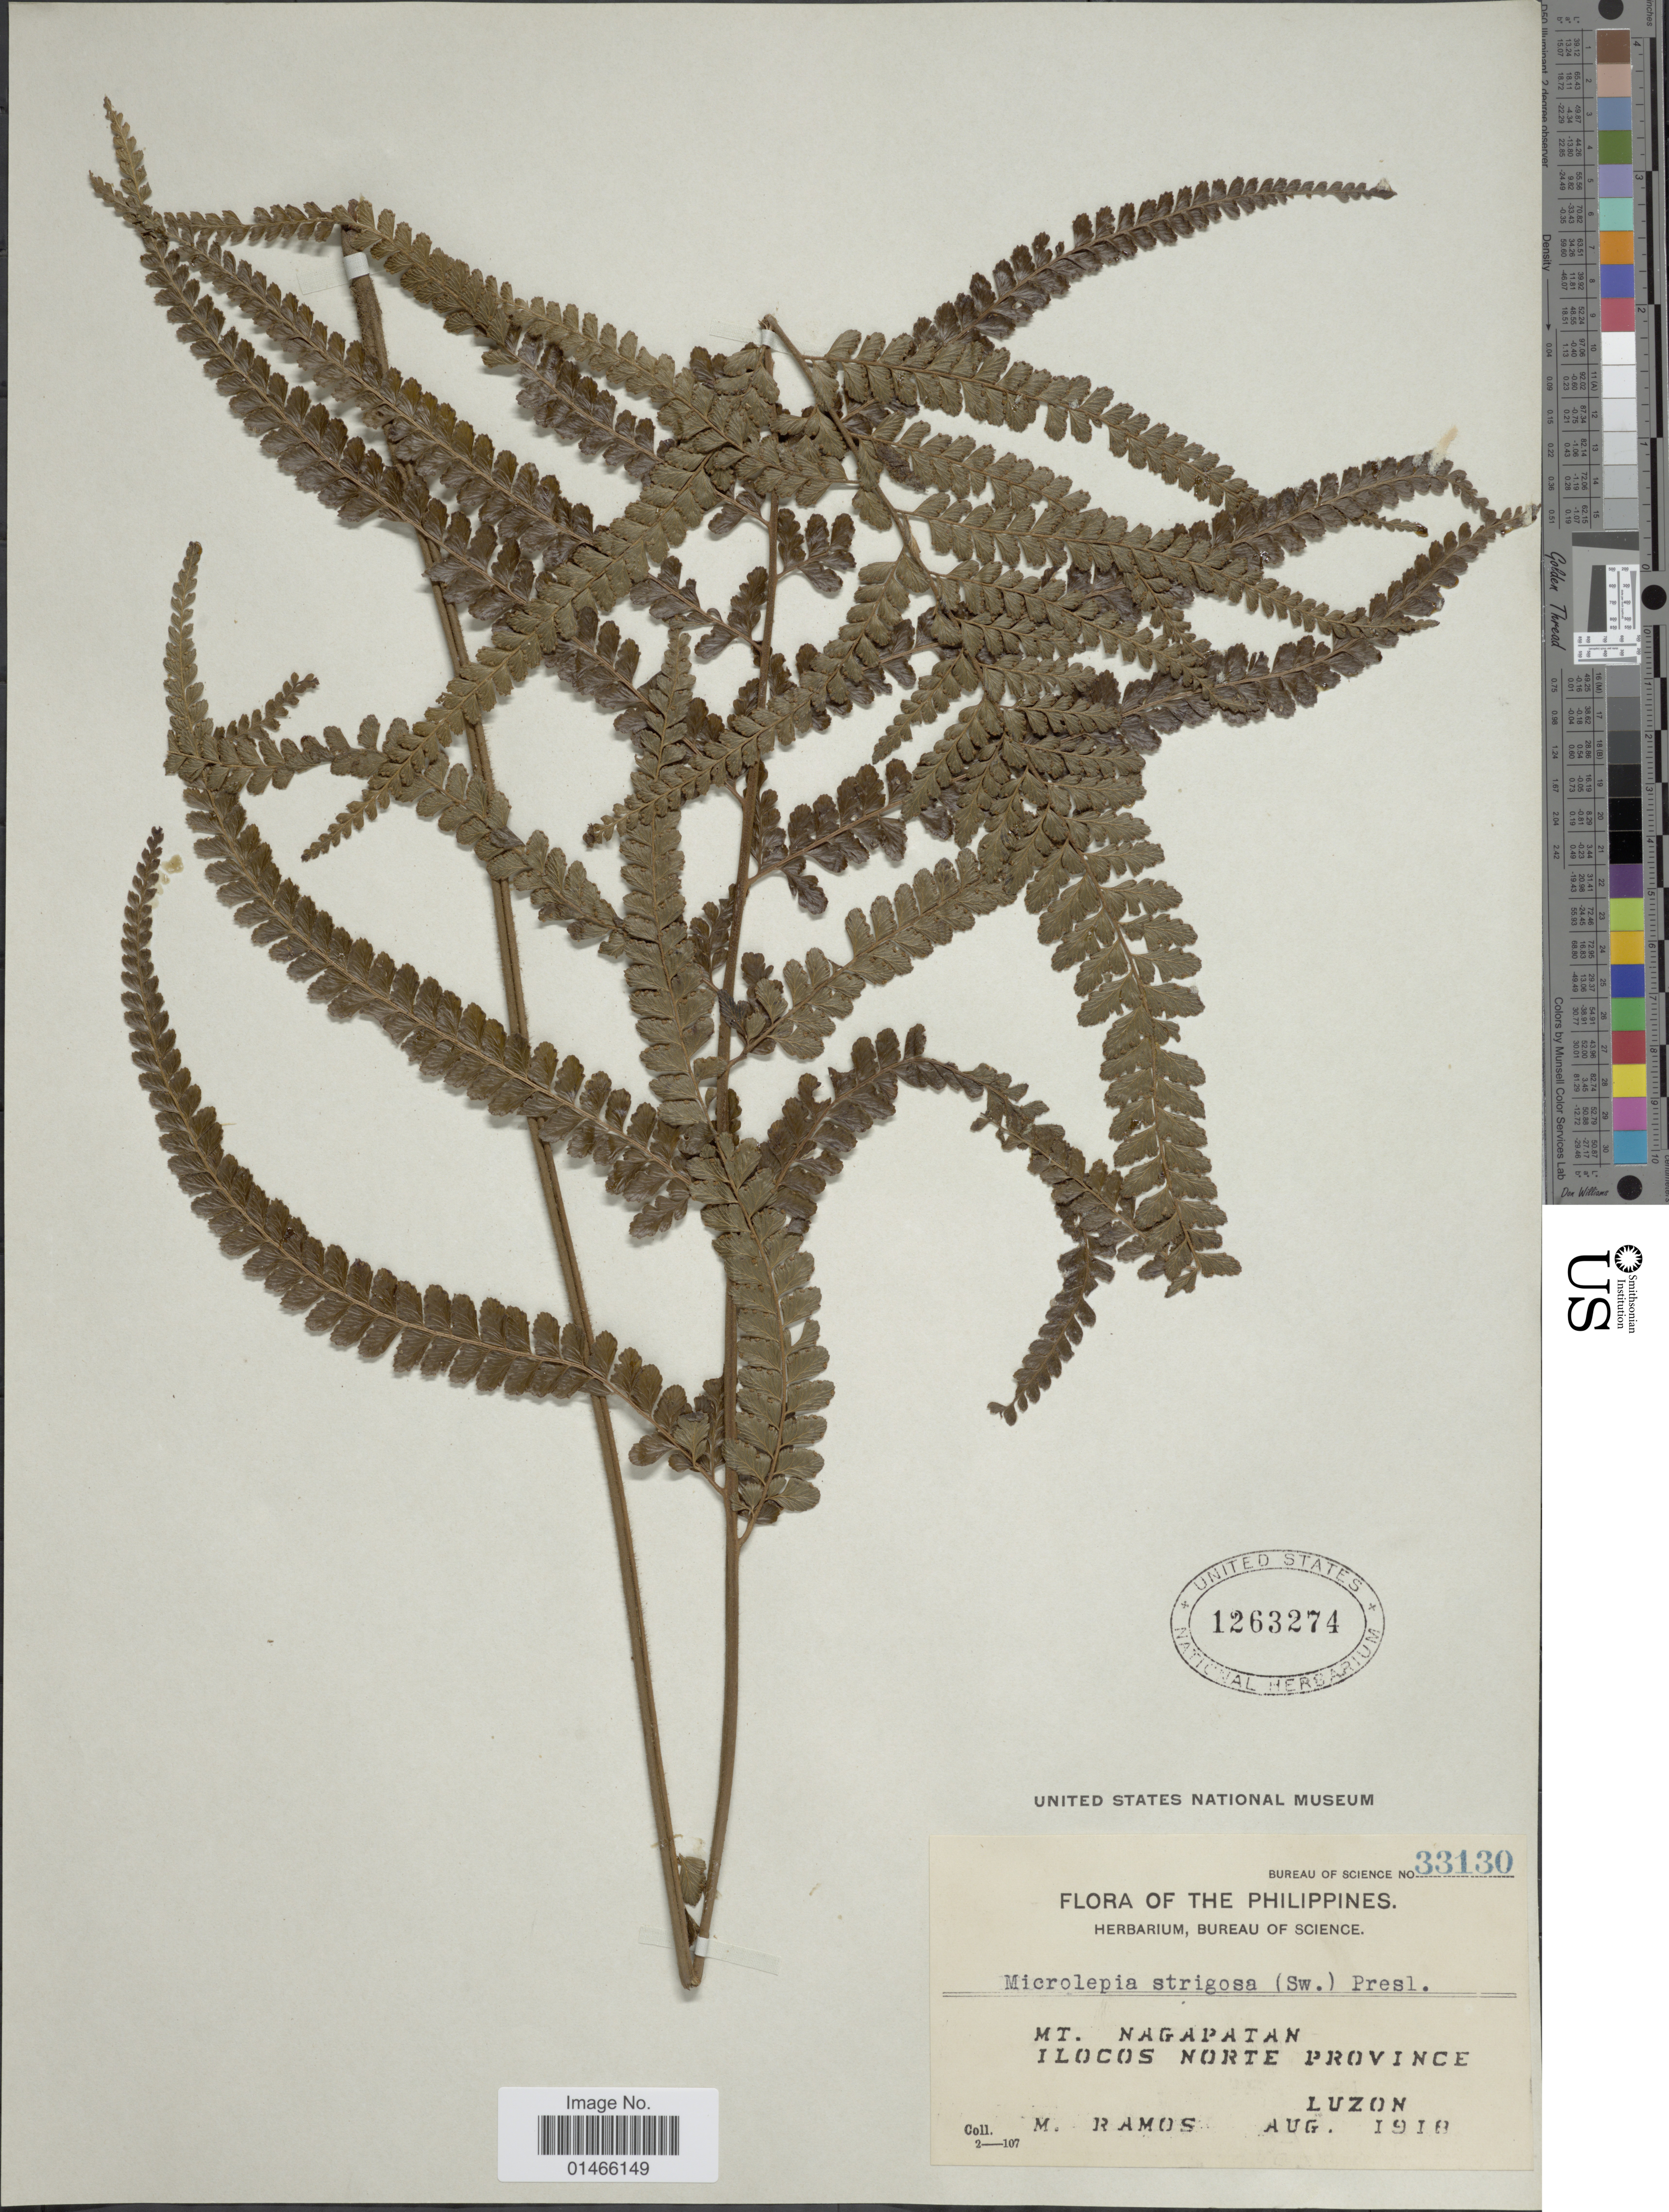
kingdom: Plantae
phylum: Tracheophyta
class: Polypodiopsida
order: Polypodiales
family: Dennstaedtiaceae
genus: Microlepia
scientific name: Microlepia strigosa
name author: (Thunb.) J. Presl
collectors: M. Ramos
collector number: Bureau of Science 33130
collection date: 1918-08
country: Philippines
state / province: Ilocos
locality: Mt. Nagapatan, Ilocos Norte Province, Luzon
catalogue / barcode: US 1263274